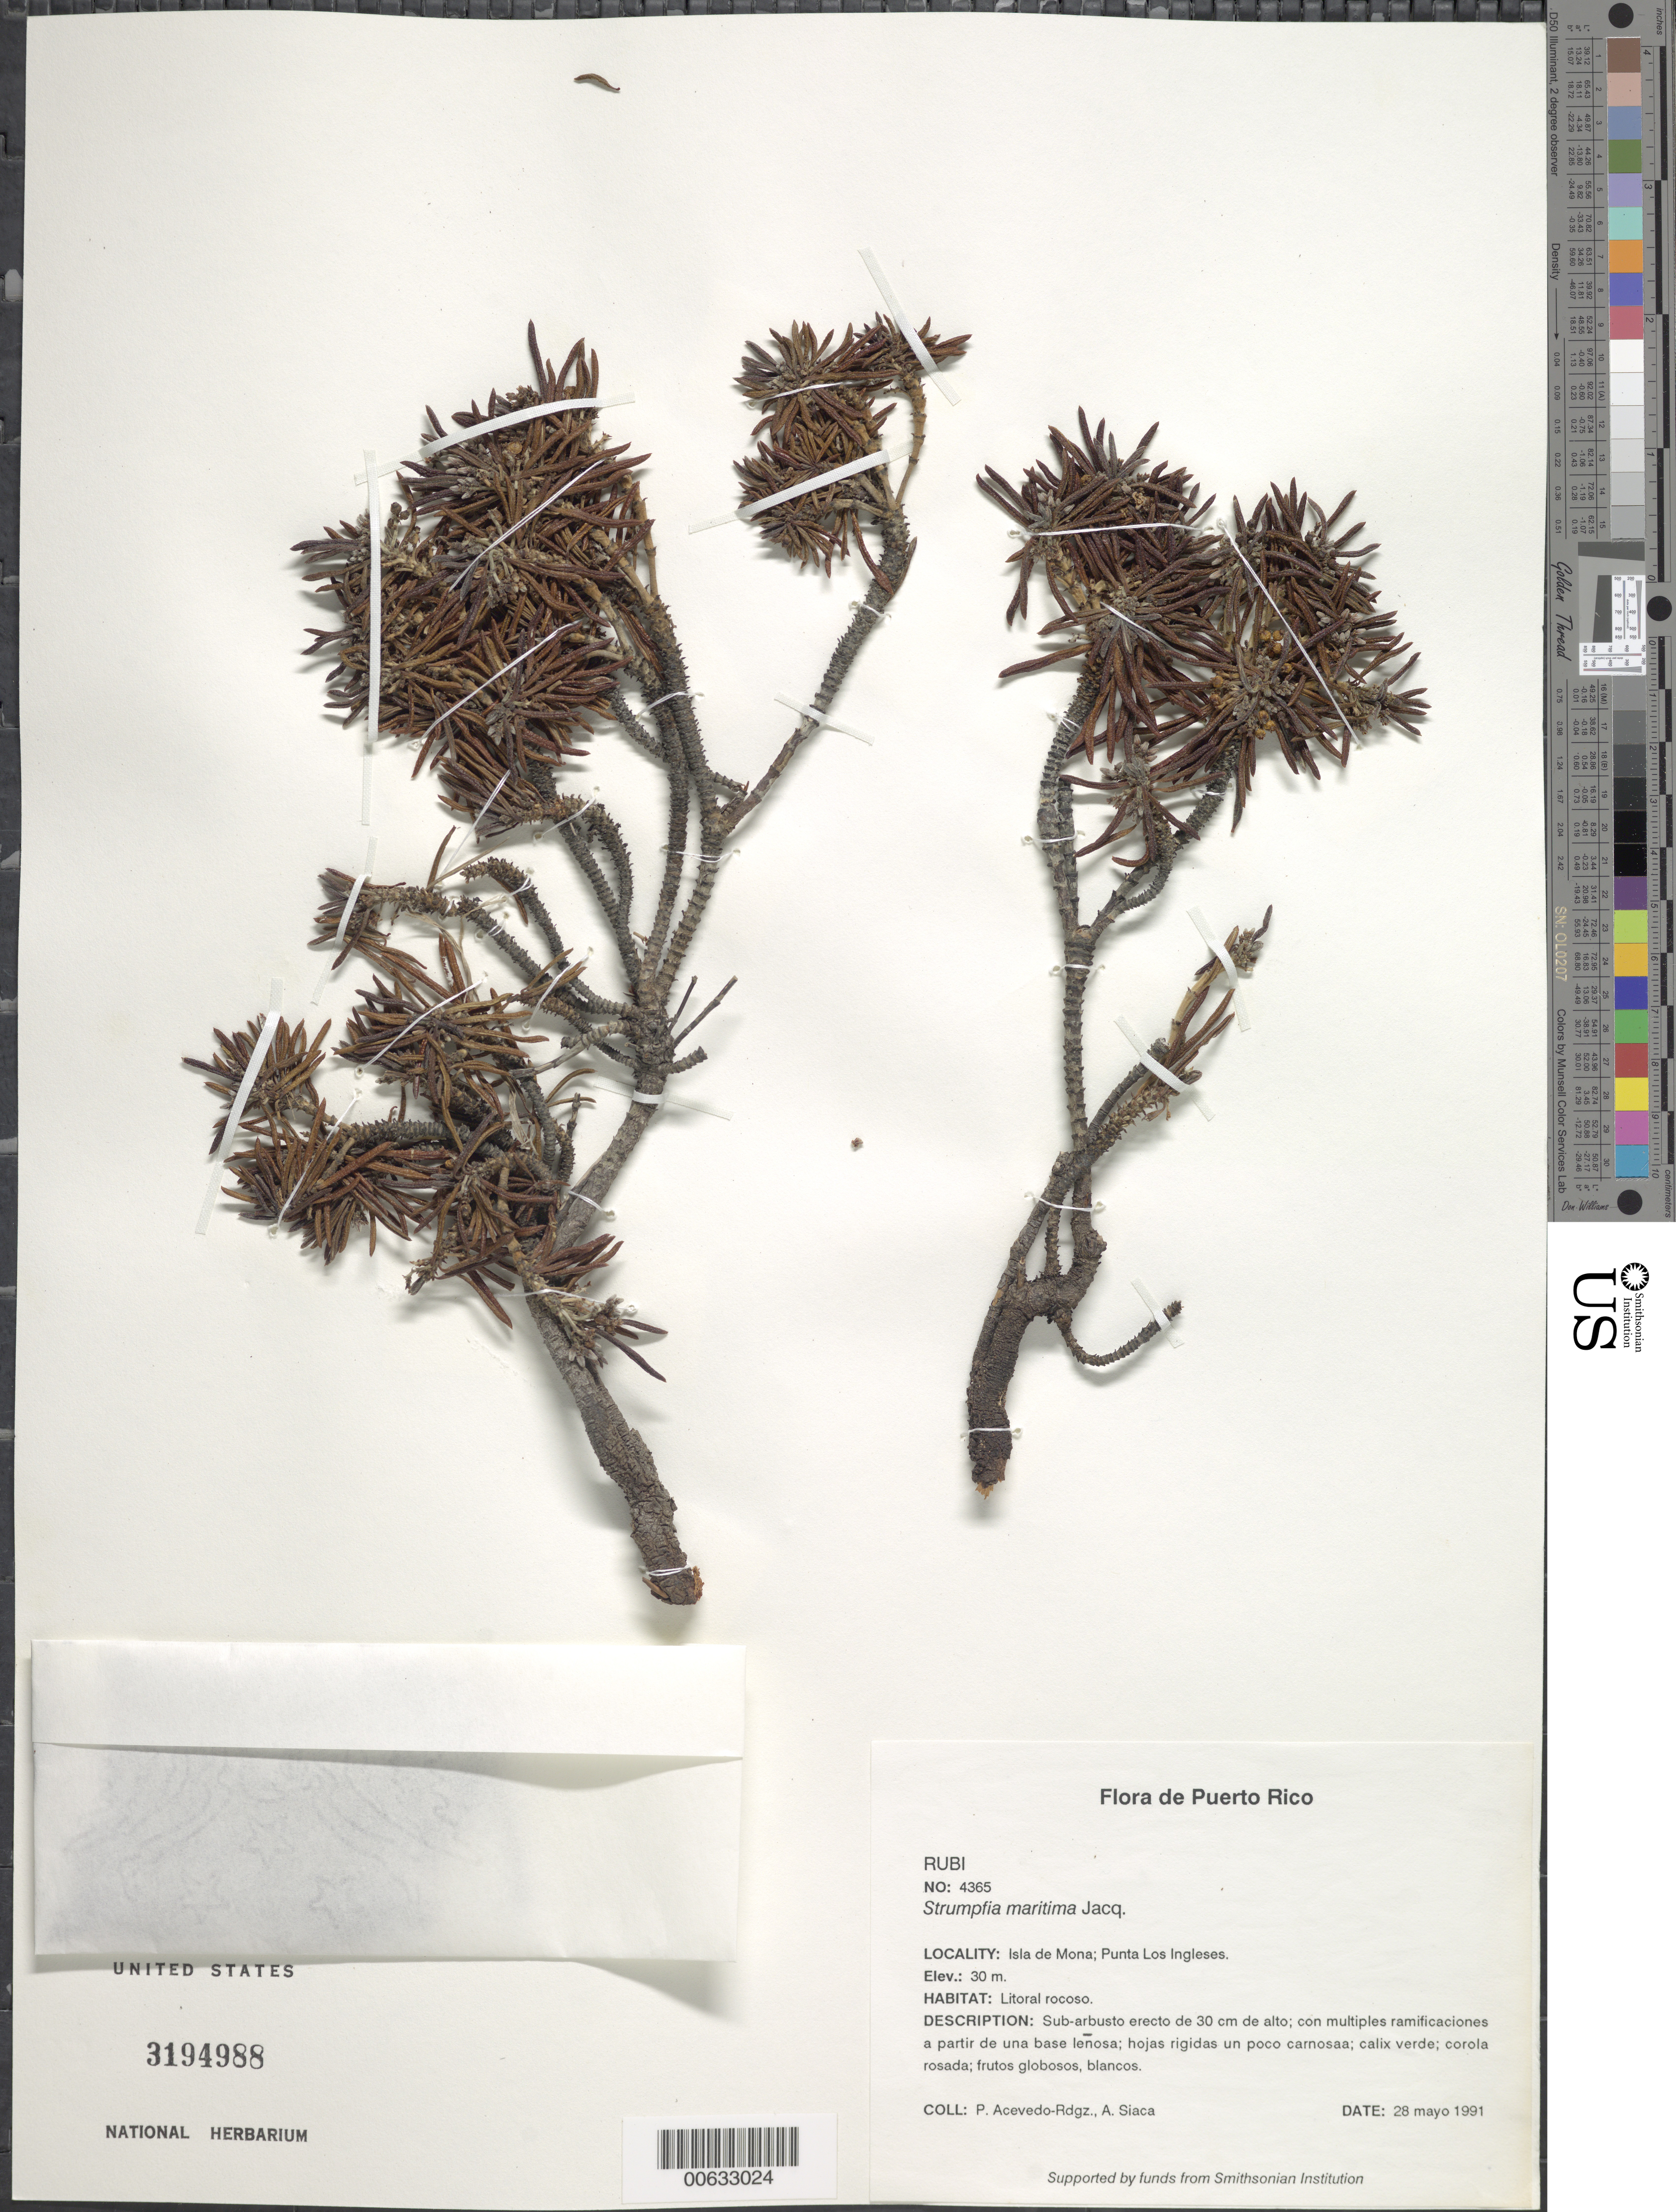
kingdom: Plantae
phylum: Tracheophyta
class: Magnoliopsida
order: Gentianales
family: Rubiaceae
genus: Strumpfia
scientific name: Strumpfia maritima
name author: Jacq.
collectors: P. Acevedo-Rodr. & A. Siaca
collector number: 4365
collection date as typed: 28 May 1991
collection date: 1991-05-28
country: Puerto Rico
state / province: Mayaguëz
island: Mona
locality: Isla de Mona; Punta Los Ingleses.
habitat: Litoral rocoso.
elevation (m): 30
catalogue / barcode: US 3194988